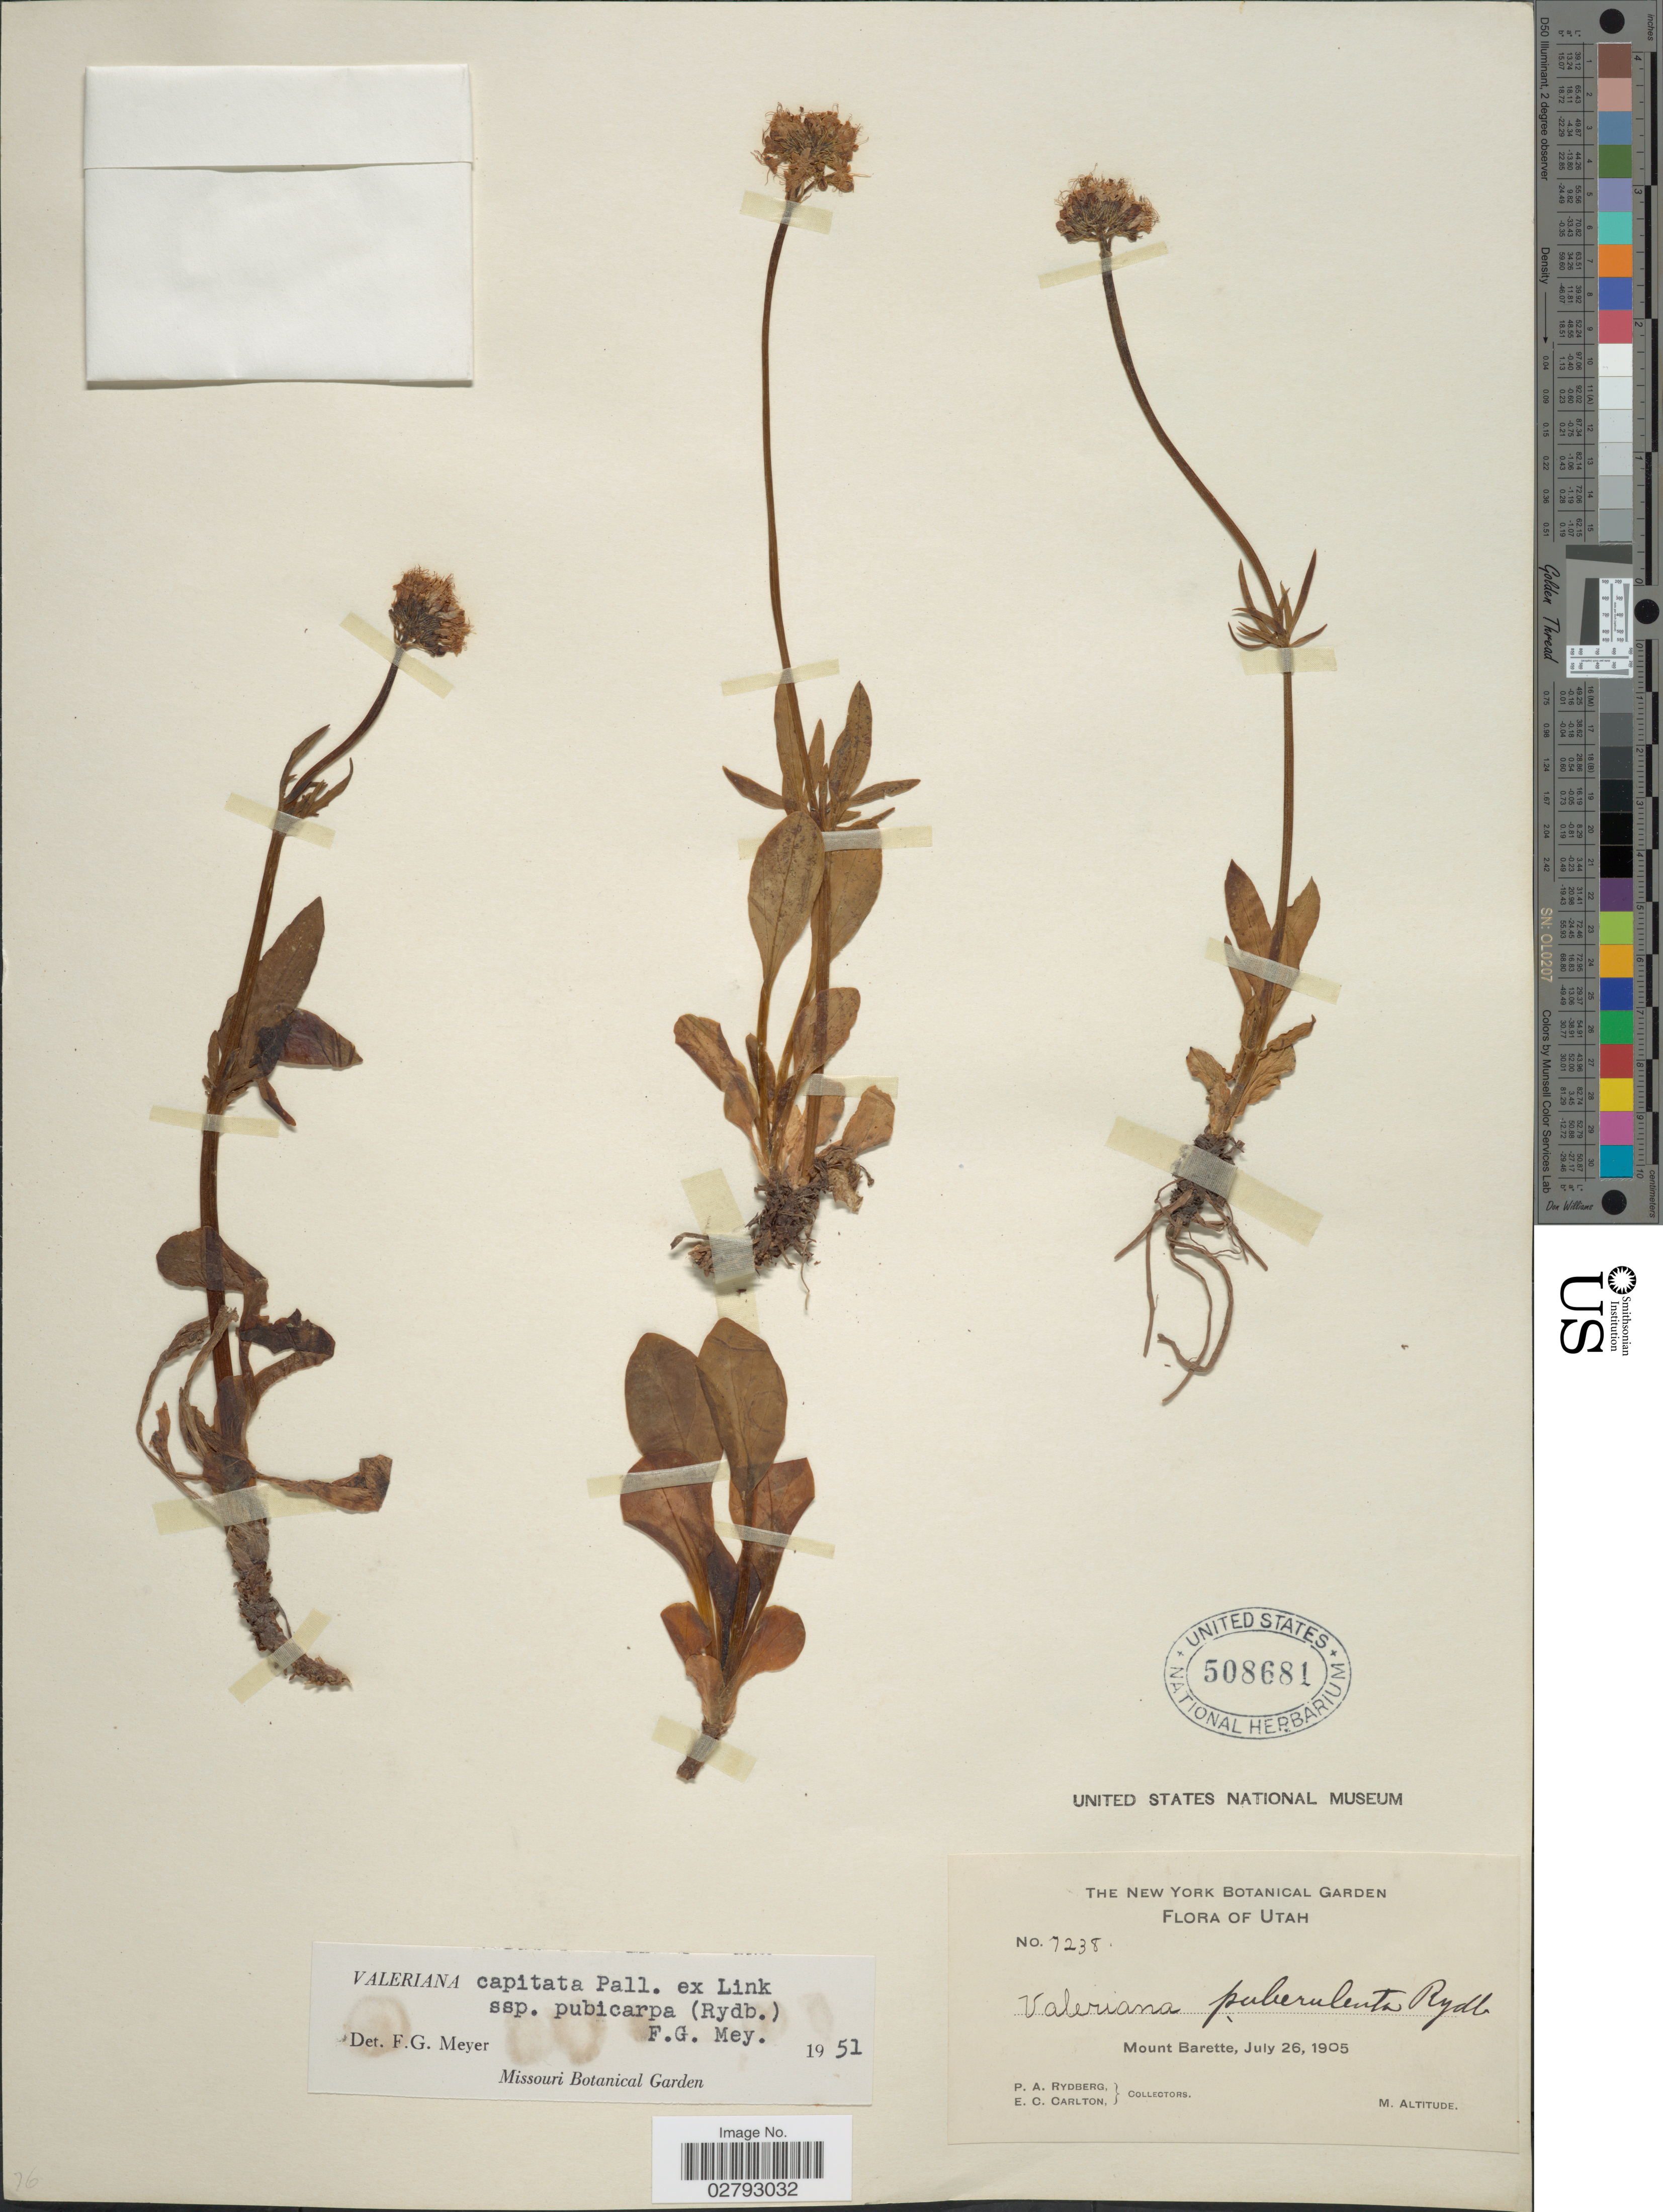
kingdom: Plantae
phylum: Tracheophyta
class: Magnoliopsida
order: Dipsacales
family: Caprifoliaceae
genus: Valeriana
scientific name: Valeriana capitata subsp. pubicarpa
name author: (Rydb.) F.G. Mey.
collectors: P. A. Rydberg & E. Carlton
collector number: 7238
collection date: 1905-07-26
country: United States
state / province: Utah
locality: Mount Barette.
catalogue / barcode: US 508681